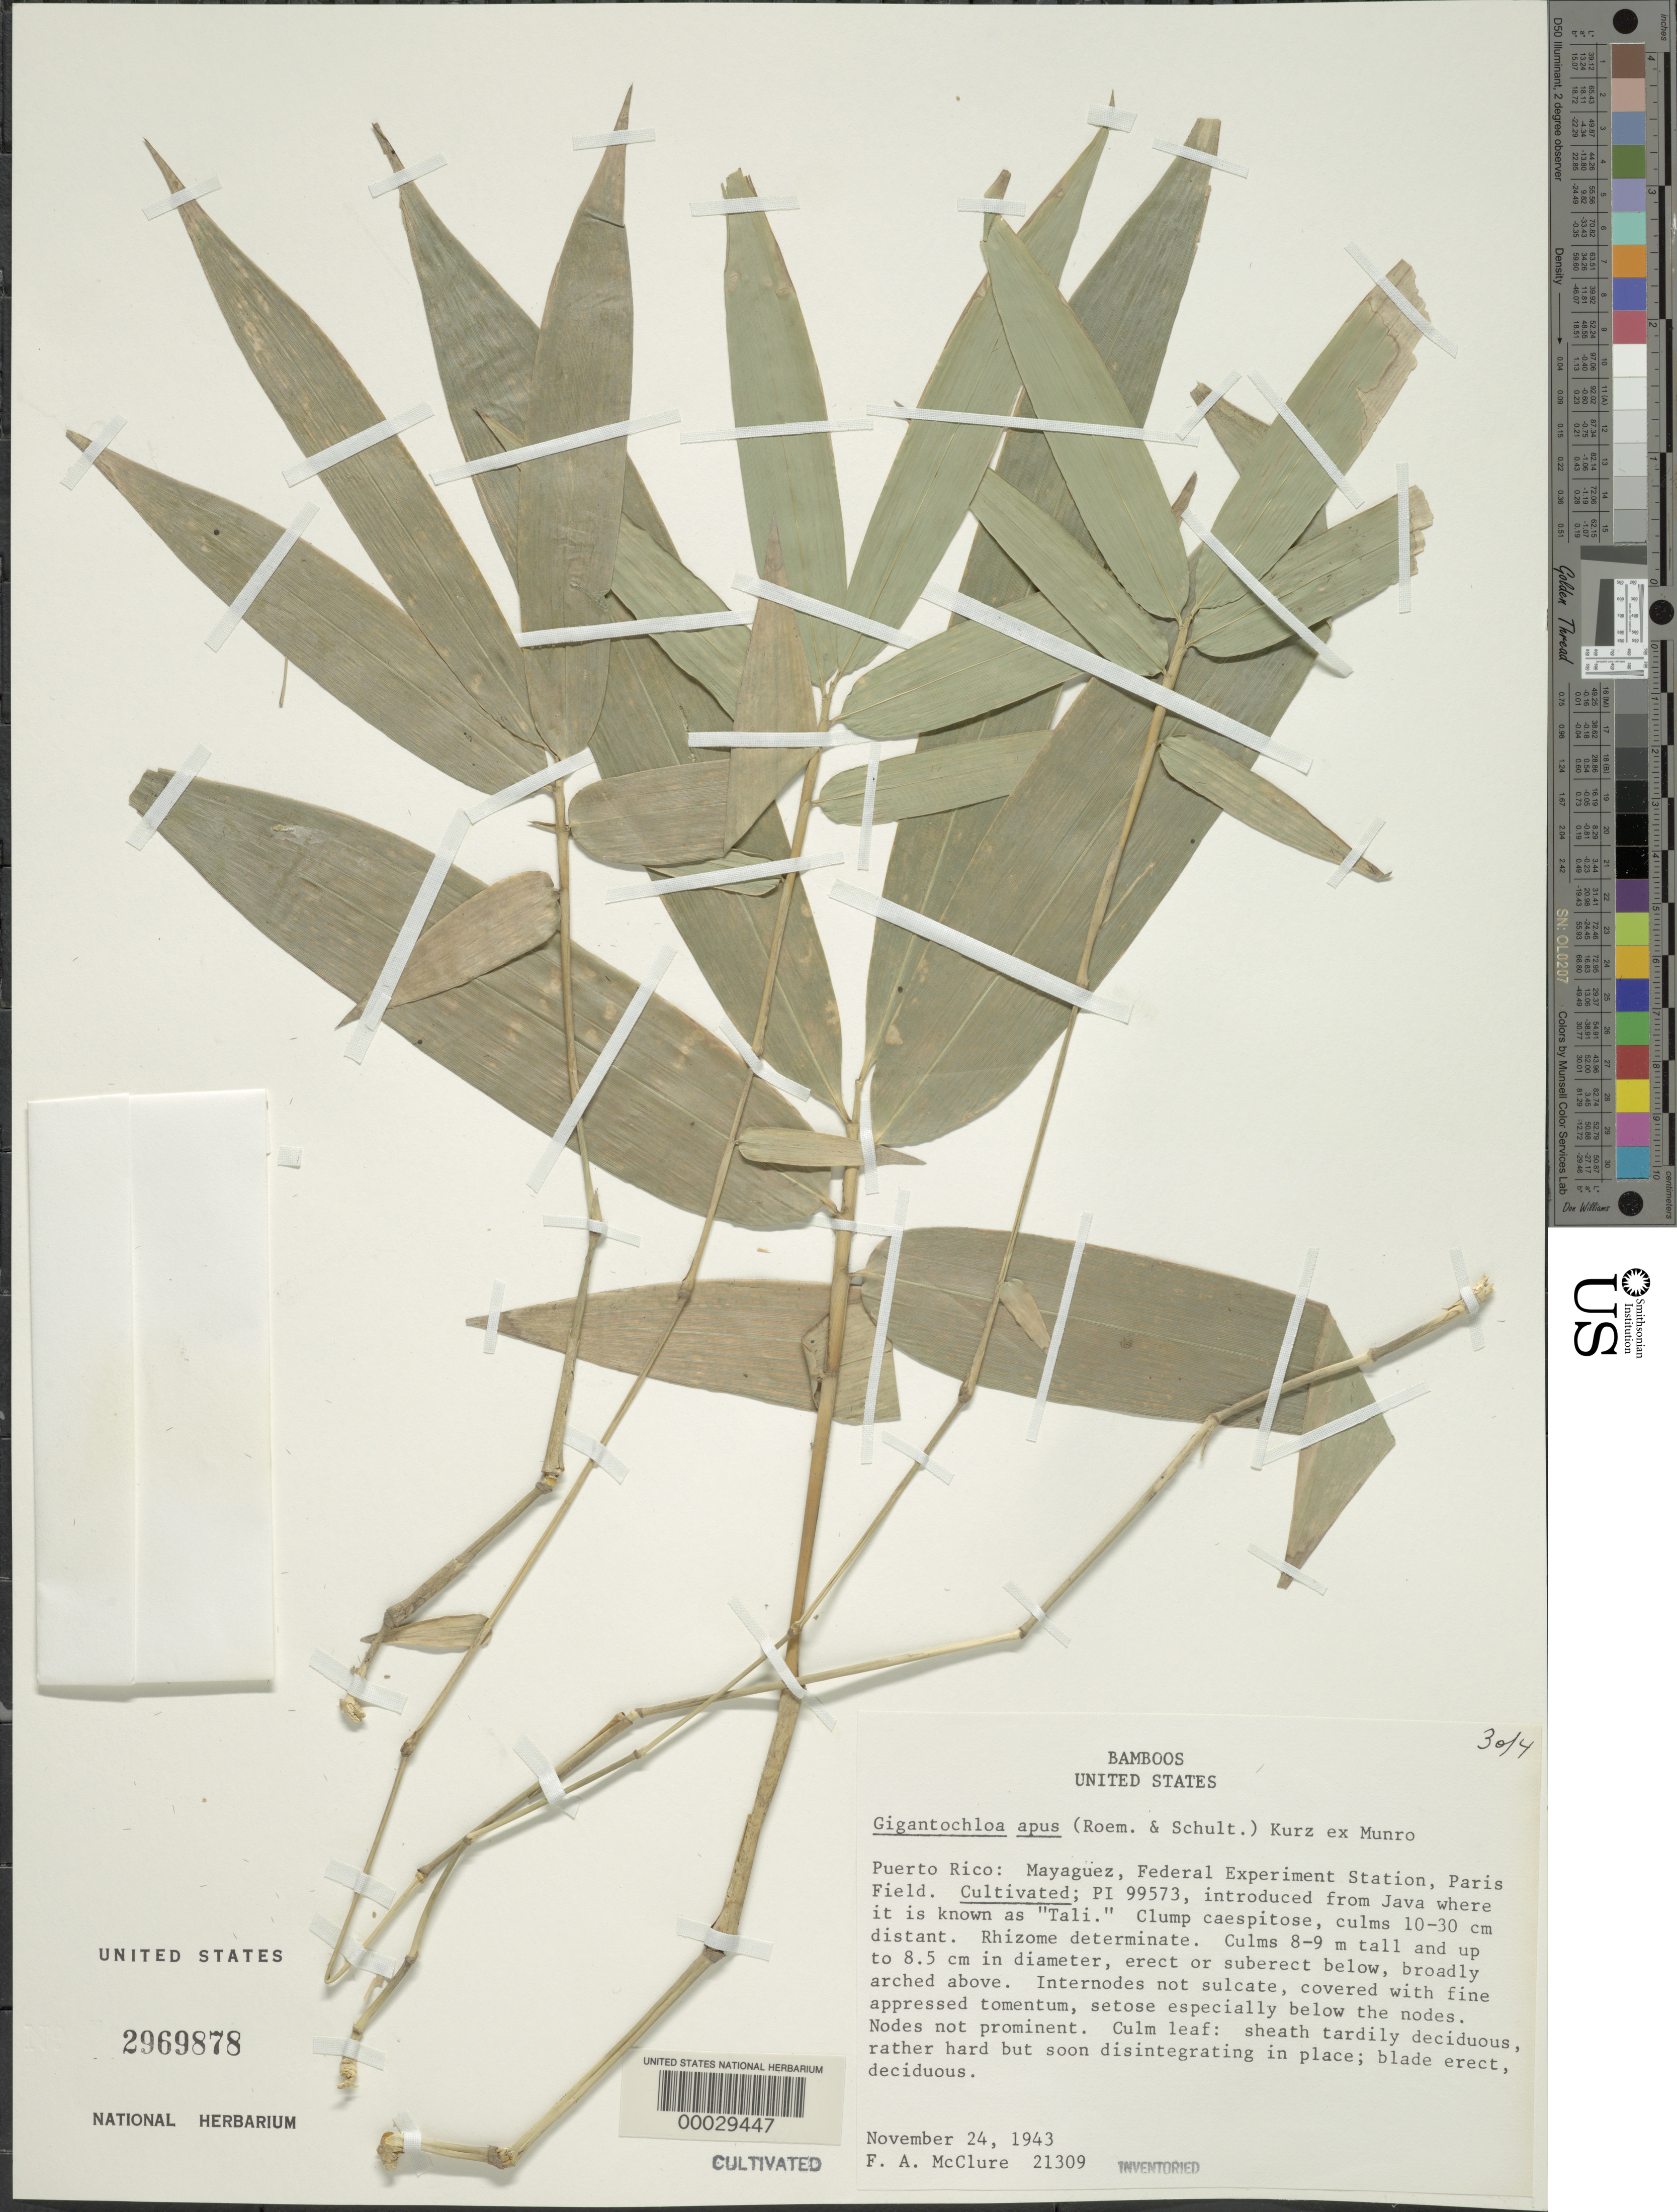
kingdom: Plantae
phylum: Tracheophyta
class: Liliopsida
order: Poales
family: Poaceae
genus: Gigantochloa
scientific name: Gigantochloa apus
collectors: F. A. McClure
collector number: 21309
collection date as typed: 24 Nov 1943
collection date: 1943-11-24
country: Puerto Rico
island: Greater Antilles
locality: Federal experiment station, mayaguez, paris field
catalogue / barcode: US 2969878